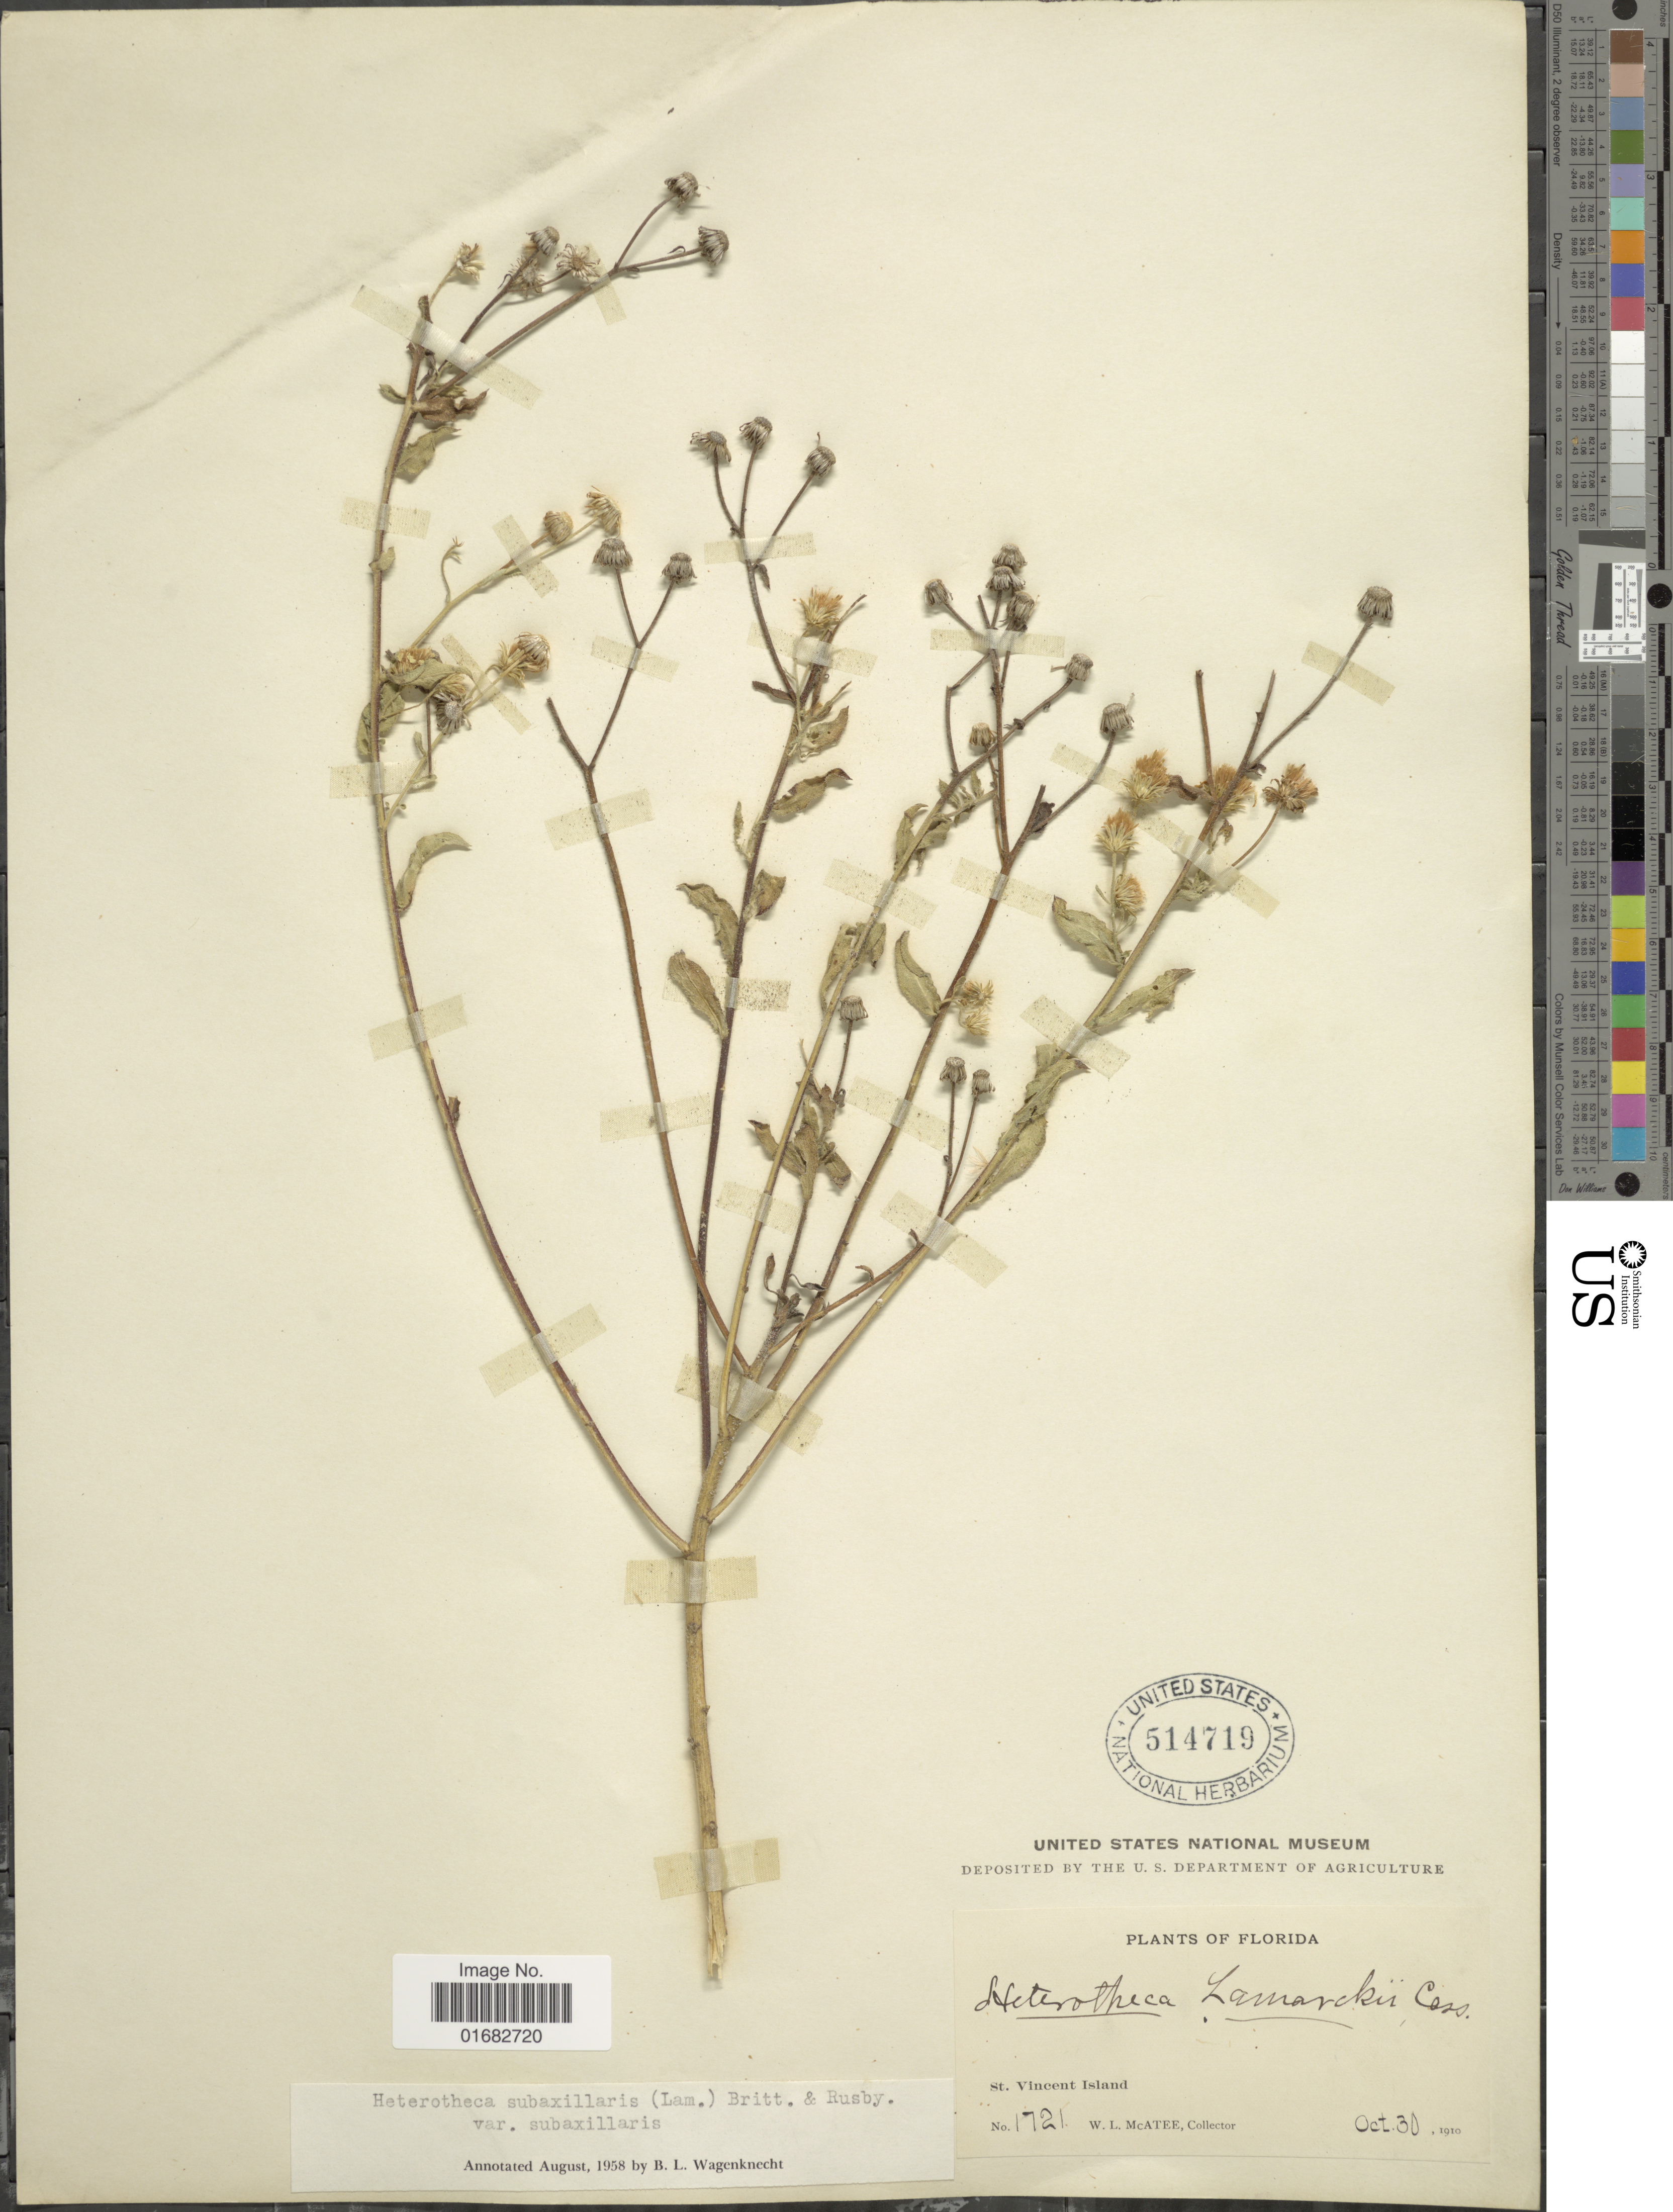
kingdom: Plantae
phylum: Tracheophyta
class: Magnoliopsida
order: Asterales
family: Asteraceae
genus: Heterotheca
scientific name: Heterotheca subaxillaris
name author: (Lam.) Britton & Rusby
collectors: W. McAtee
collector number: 1721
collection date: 1910-10-30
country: United States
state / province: Florida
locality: St. Vincent Island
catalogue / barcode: US 514719